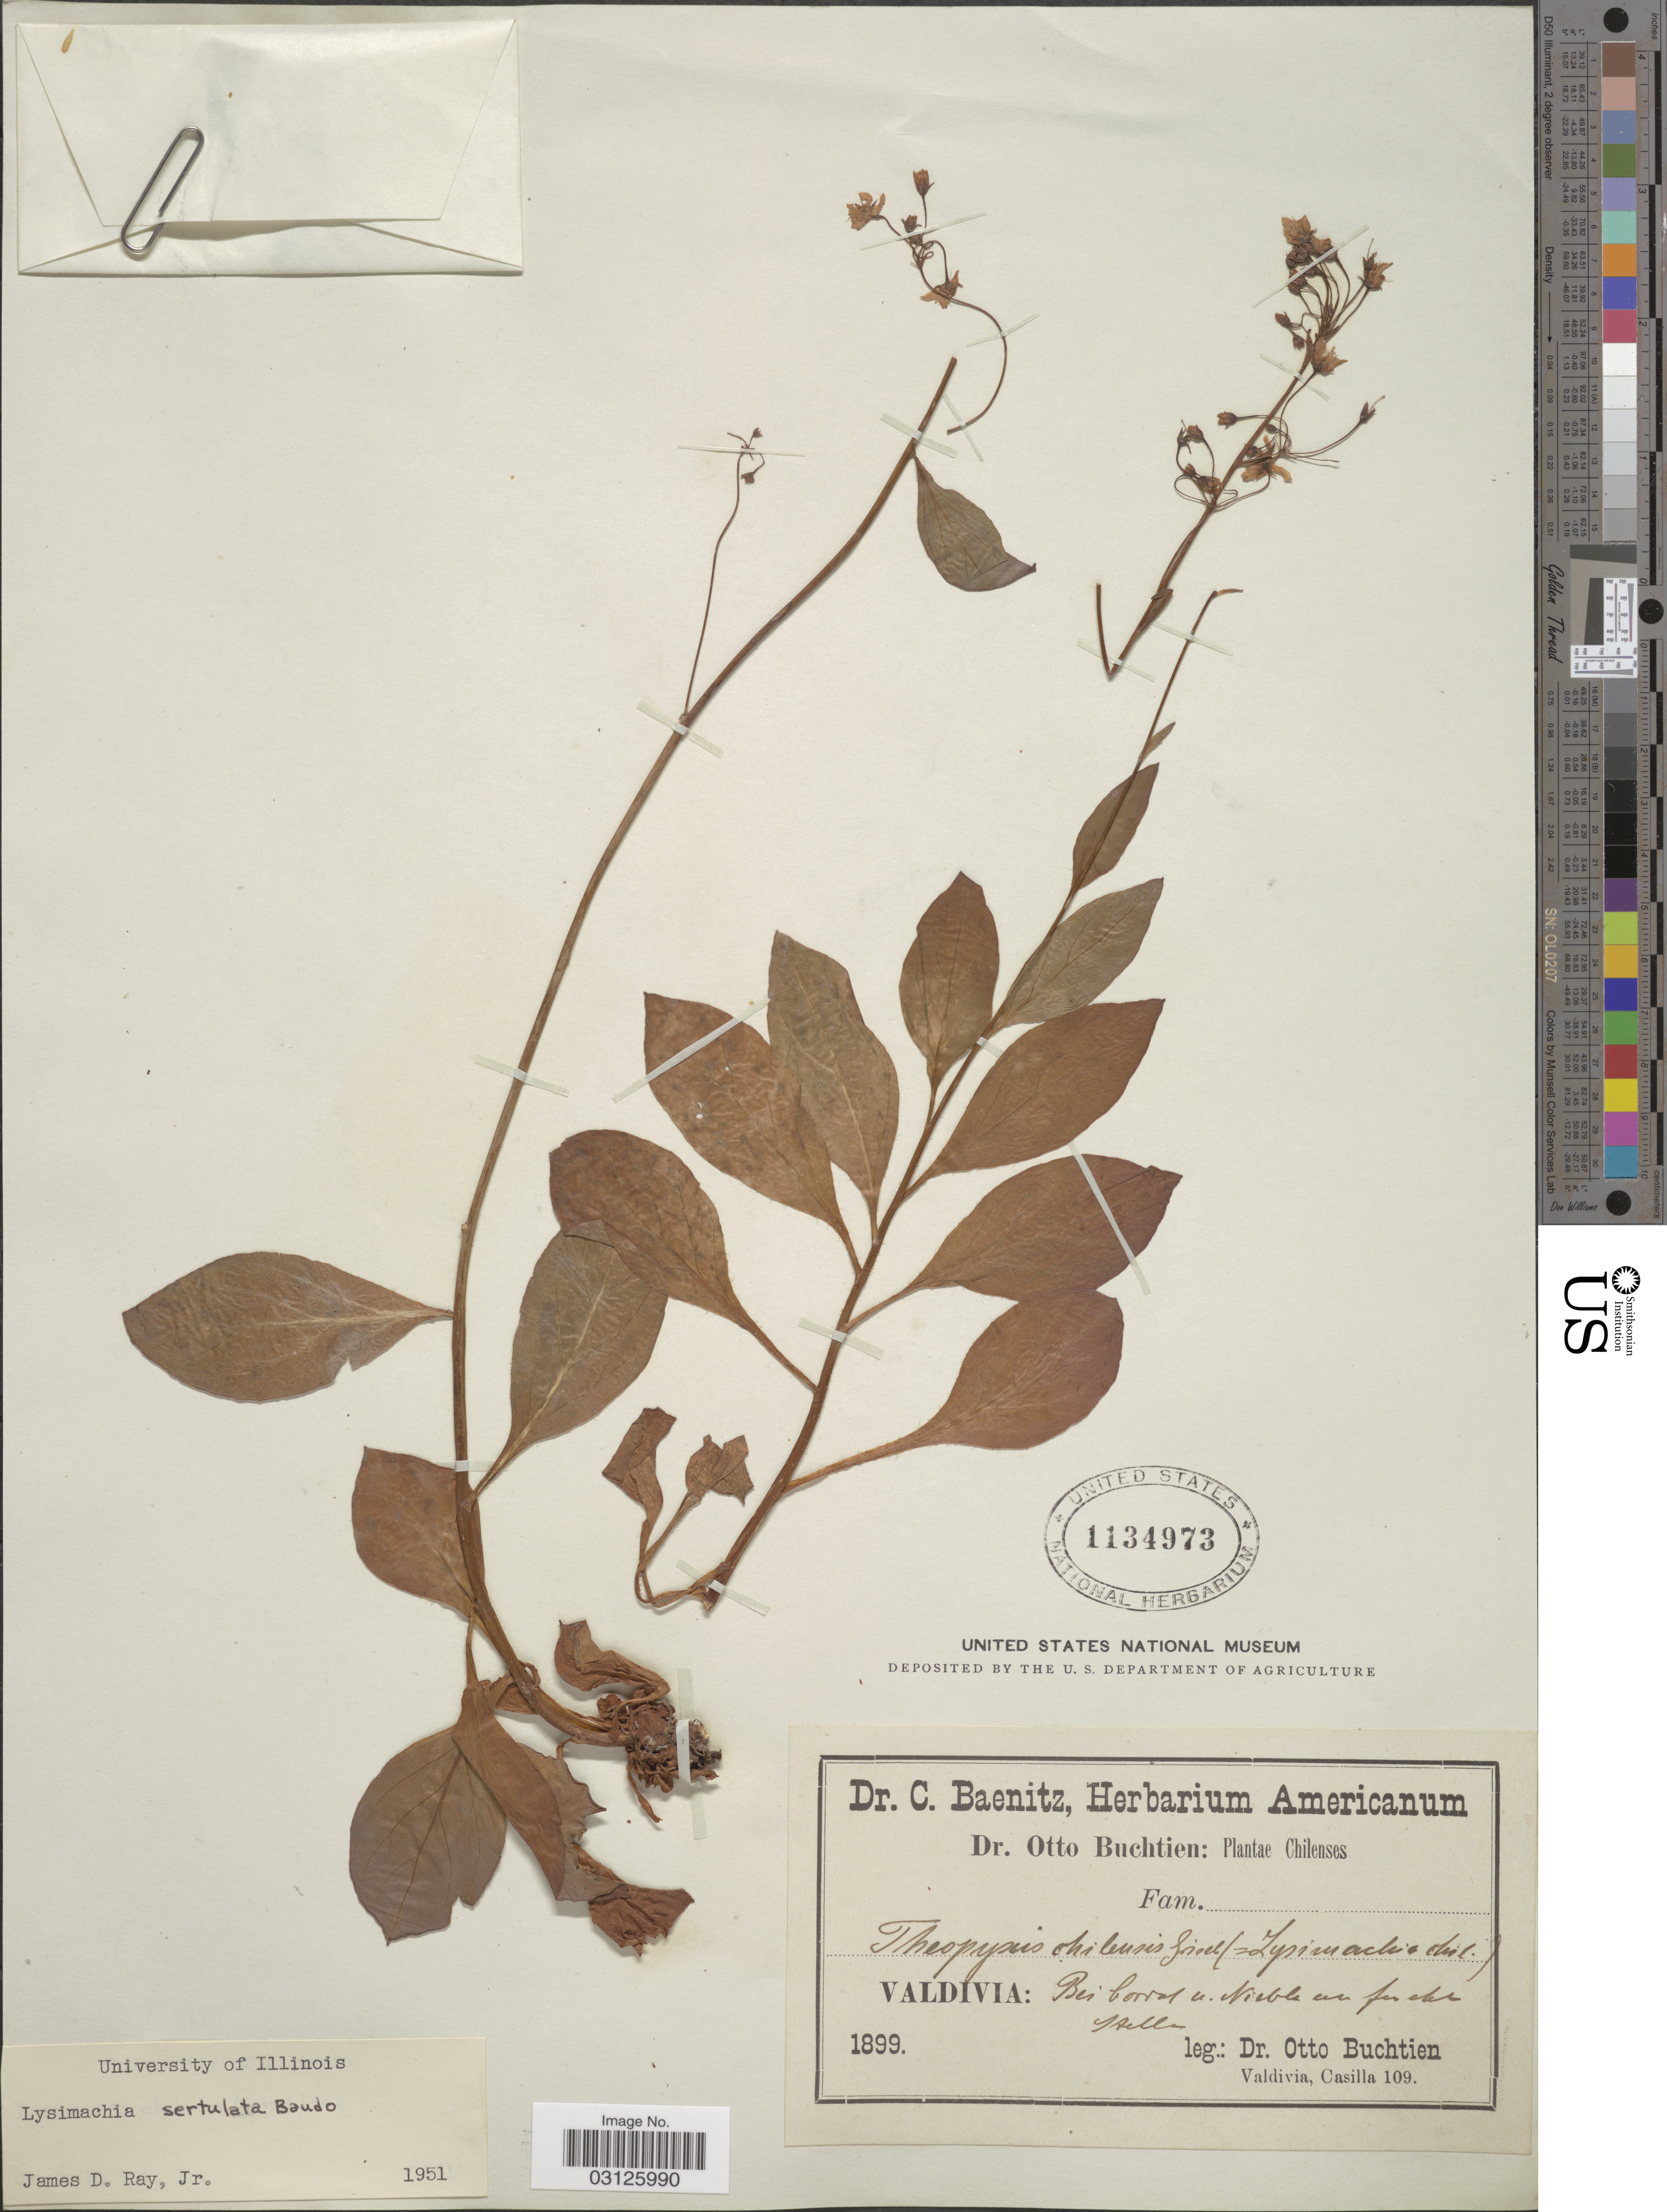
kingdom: Plantae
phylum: Tracheophyta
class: Magnoliopsida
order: Ericales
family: Primulaceae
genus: Lysimachia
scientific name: Lysimachia sertulata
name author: Baudo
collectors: O. Buchtien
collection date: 1899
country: Chile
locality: Valdivia: Bei Corral v. Nieble un fer [illegible text] Stellen.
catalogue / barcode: US 1134973